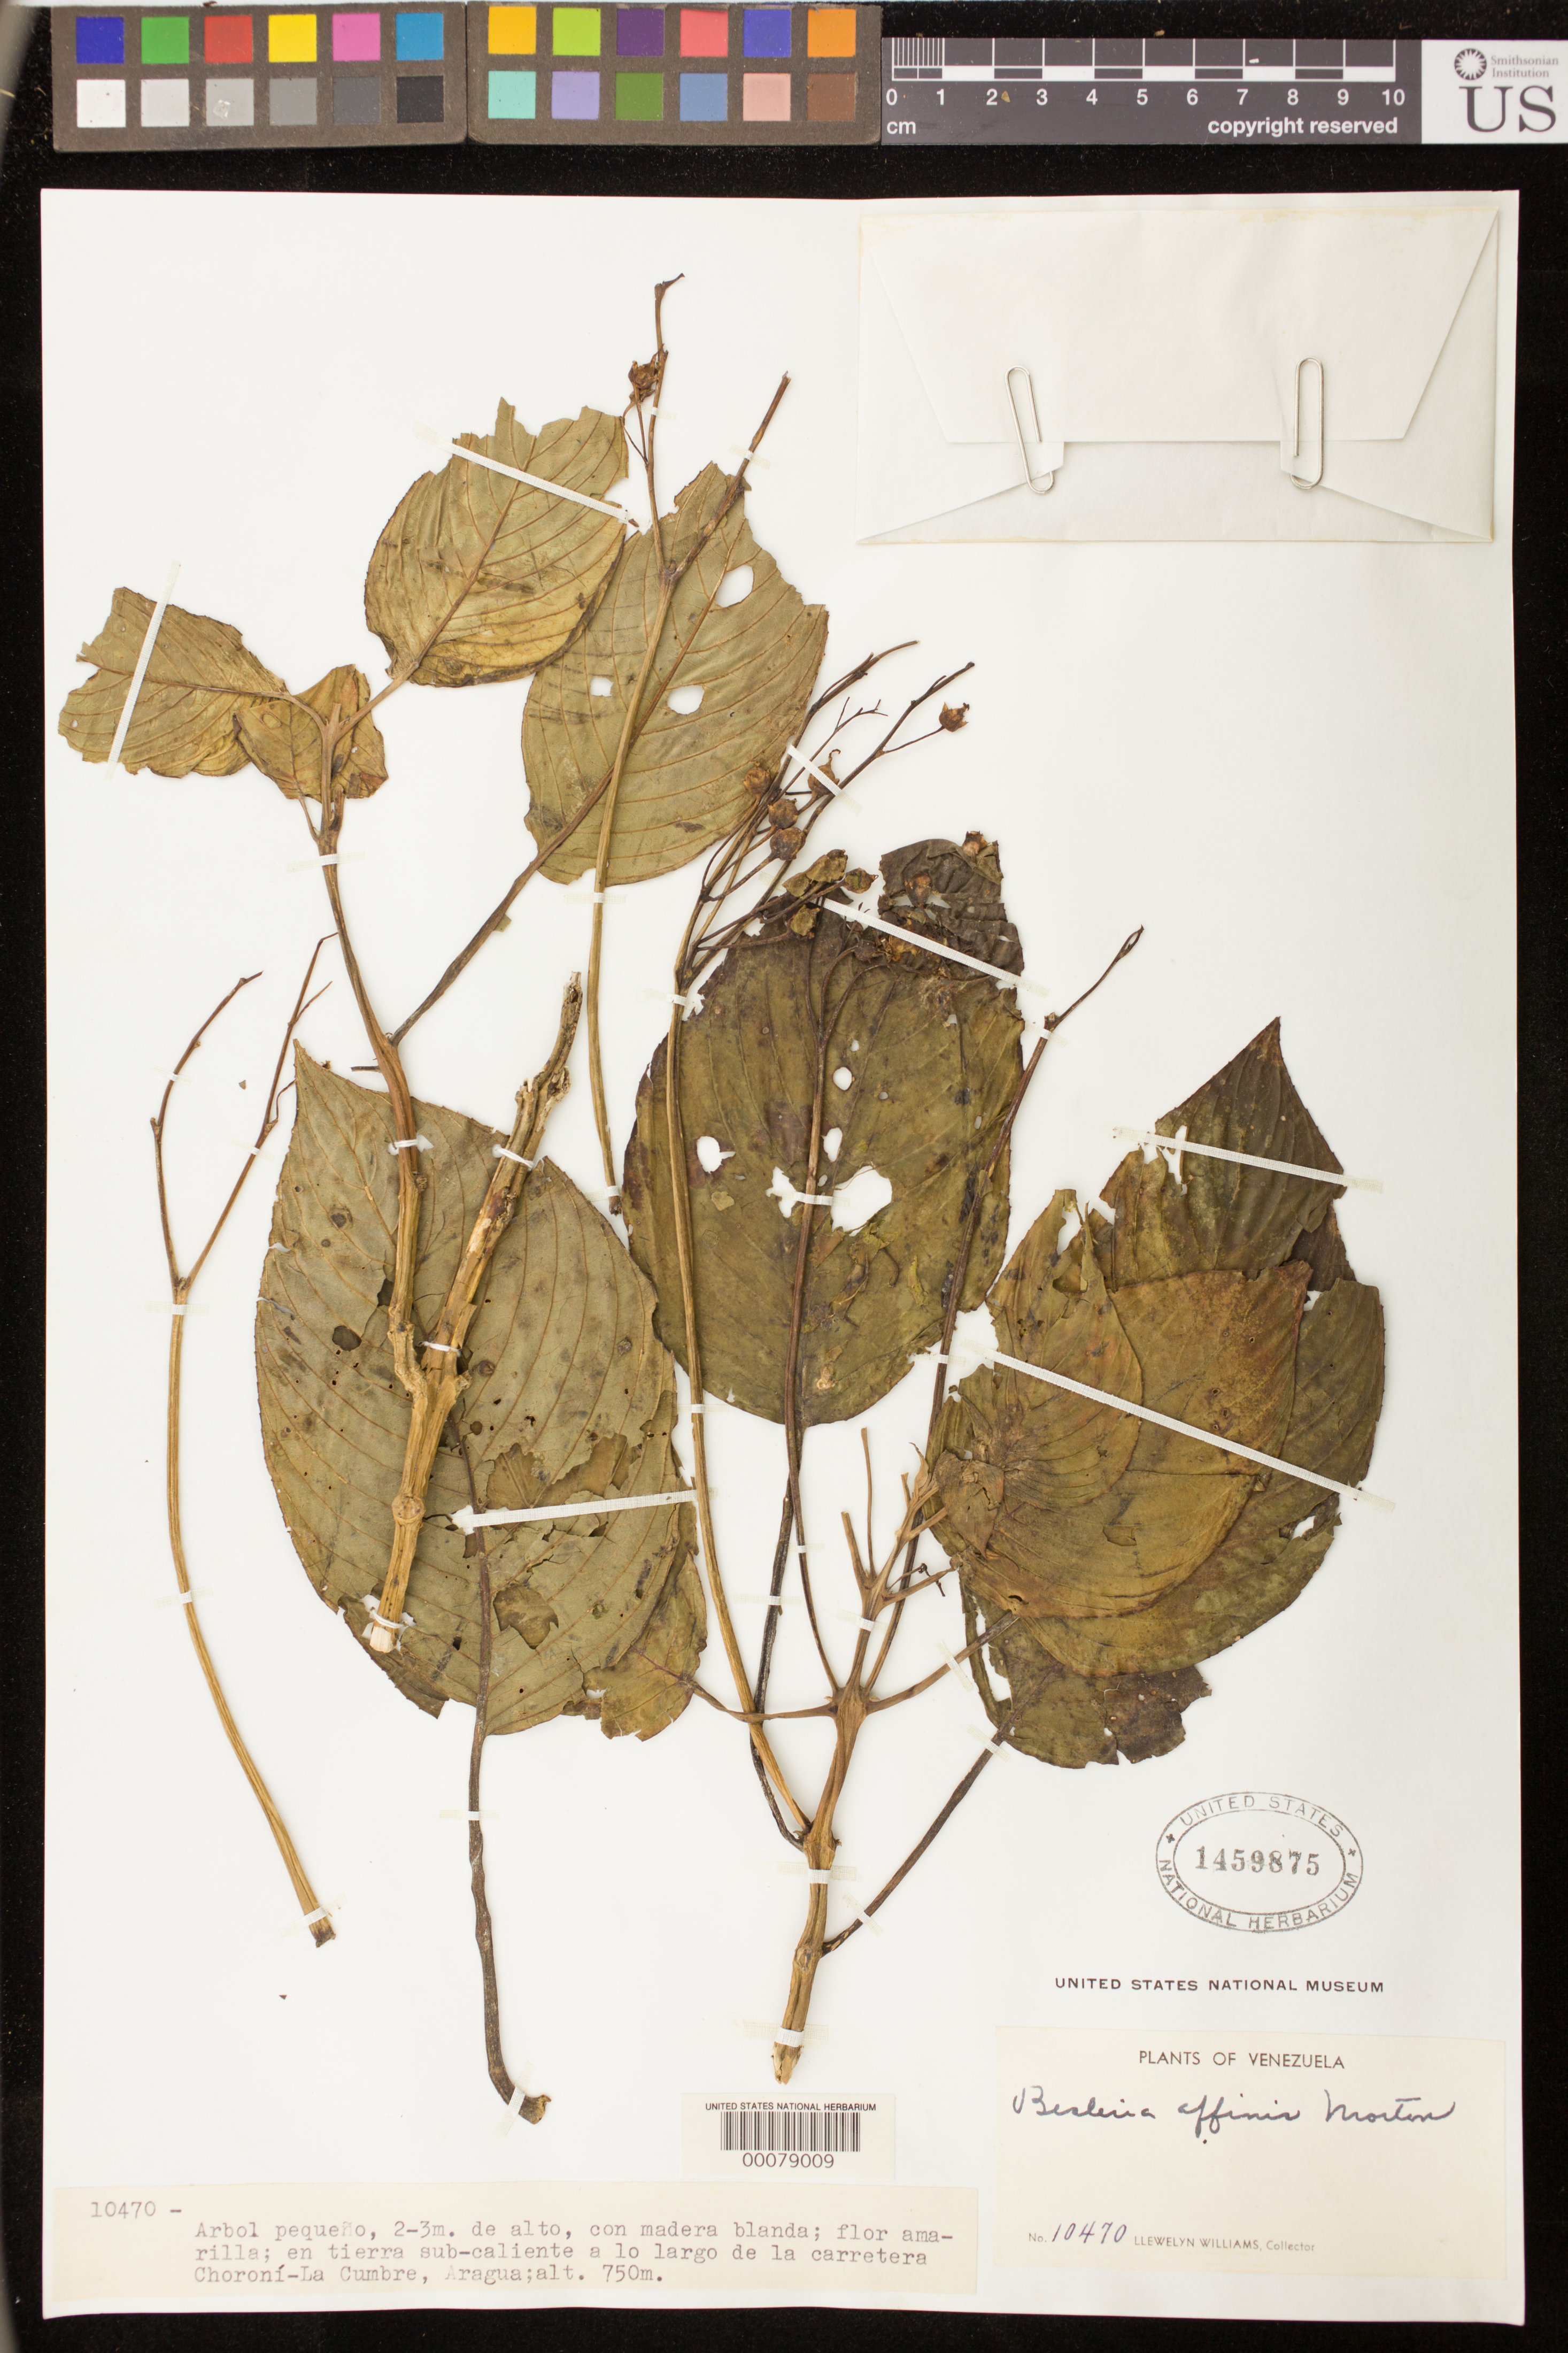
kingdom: Plantae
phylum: Tracheophyta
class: Magnoliopsida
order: Lamiales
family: Gesneriaceae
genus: Besleria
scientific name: Besleria affinis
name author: C.V. Morton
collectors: L. Williams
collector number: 10470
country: Venezuela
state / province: Aragua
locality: Choroni-la Cumbre highway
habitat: On warm earth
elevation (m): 750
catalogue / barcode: US 1459875